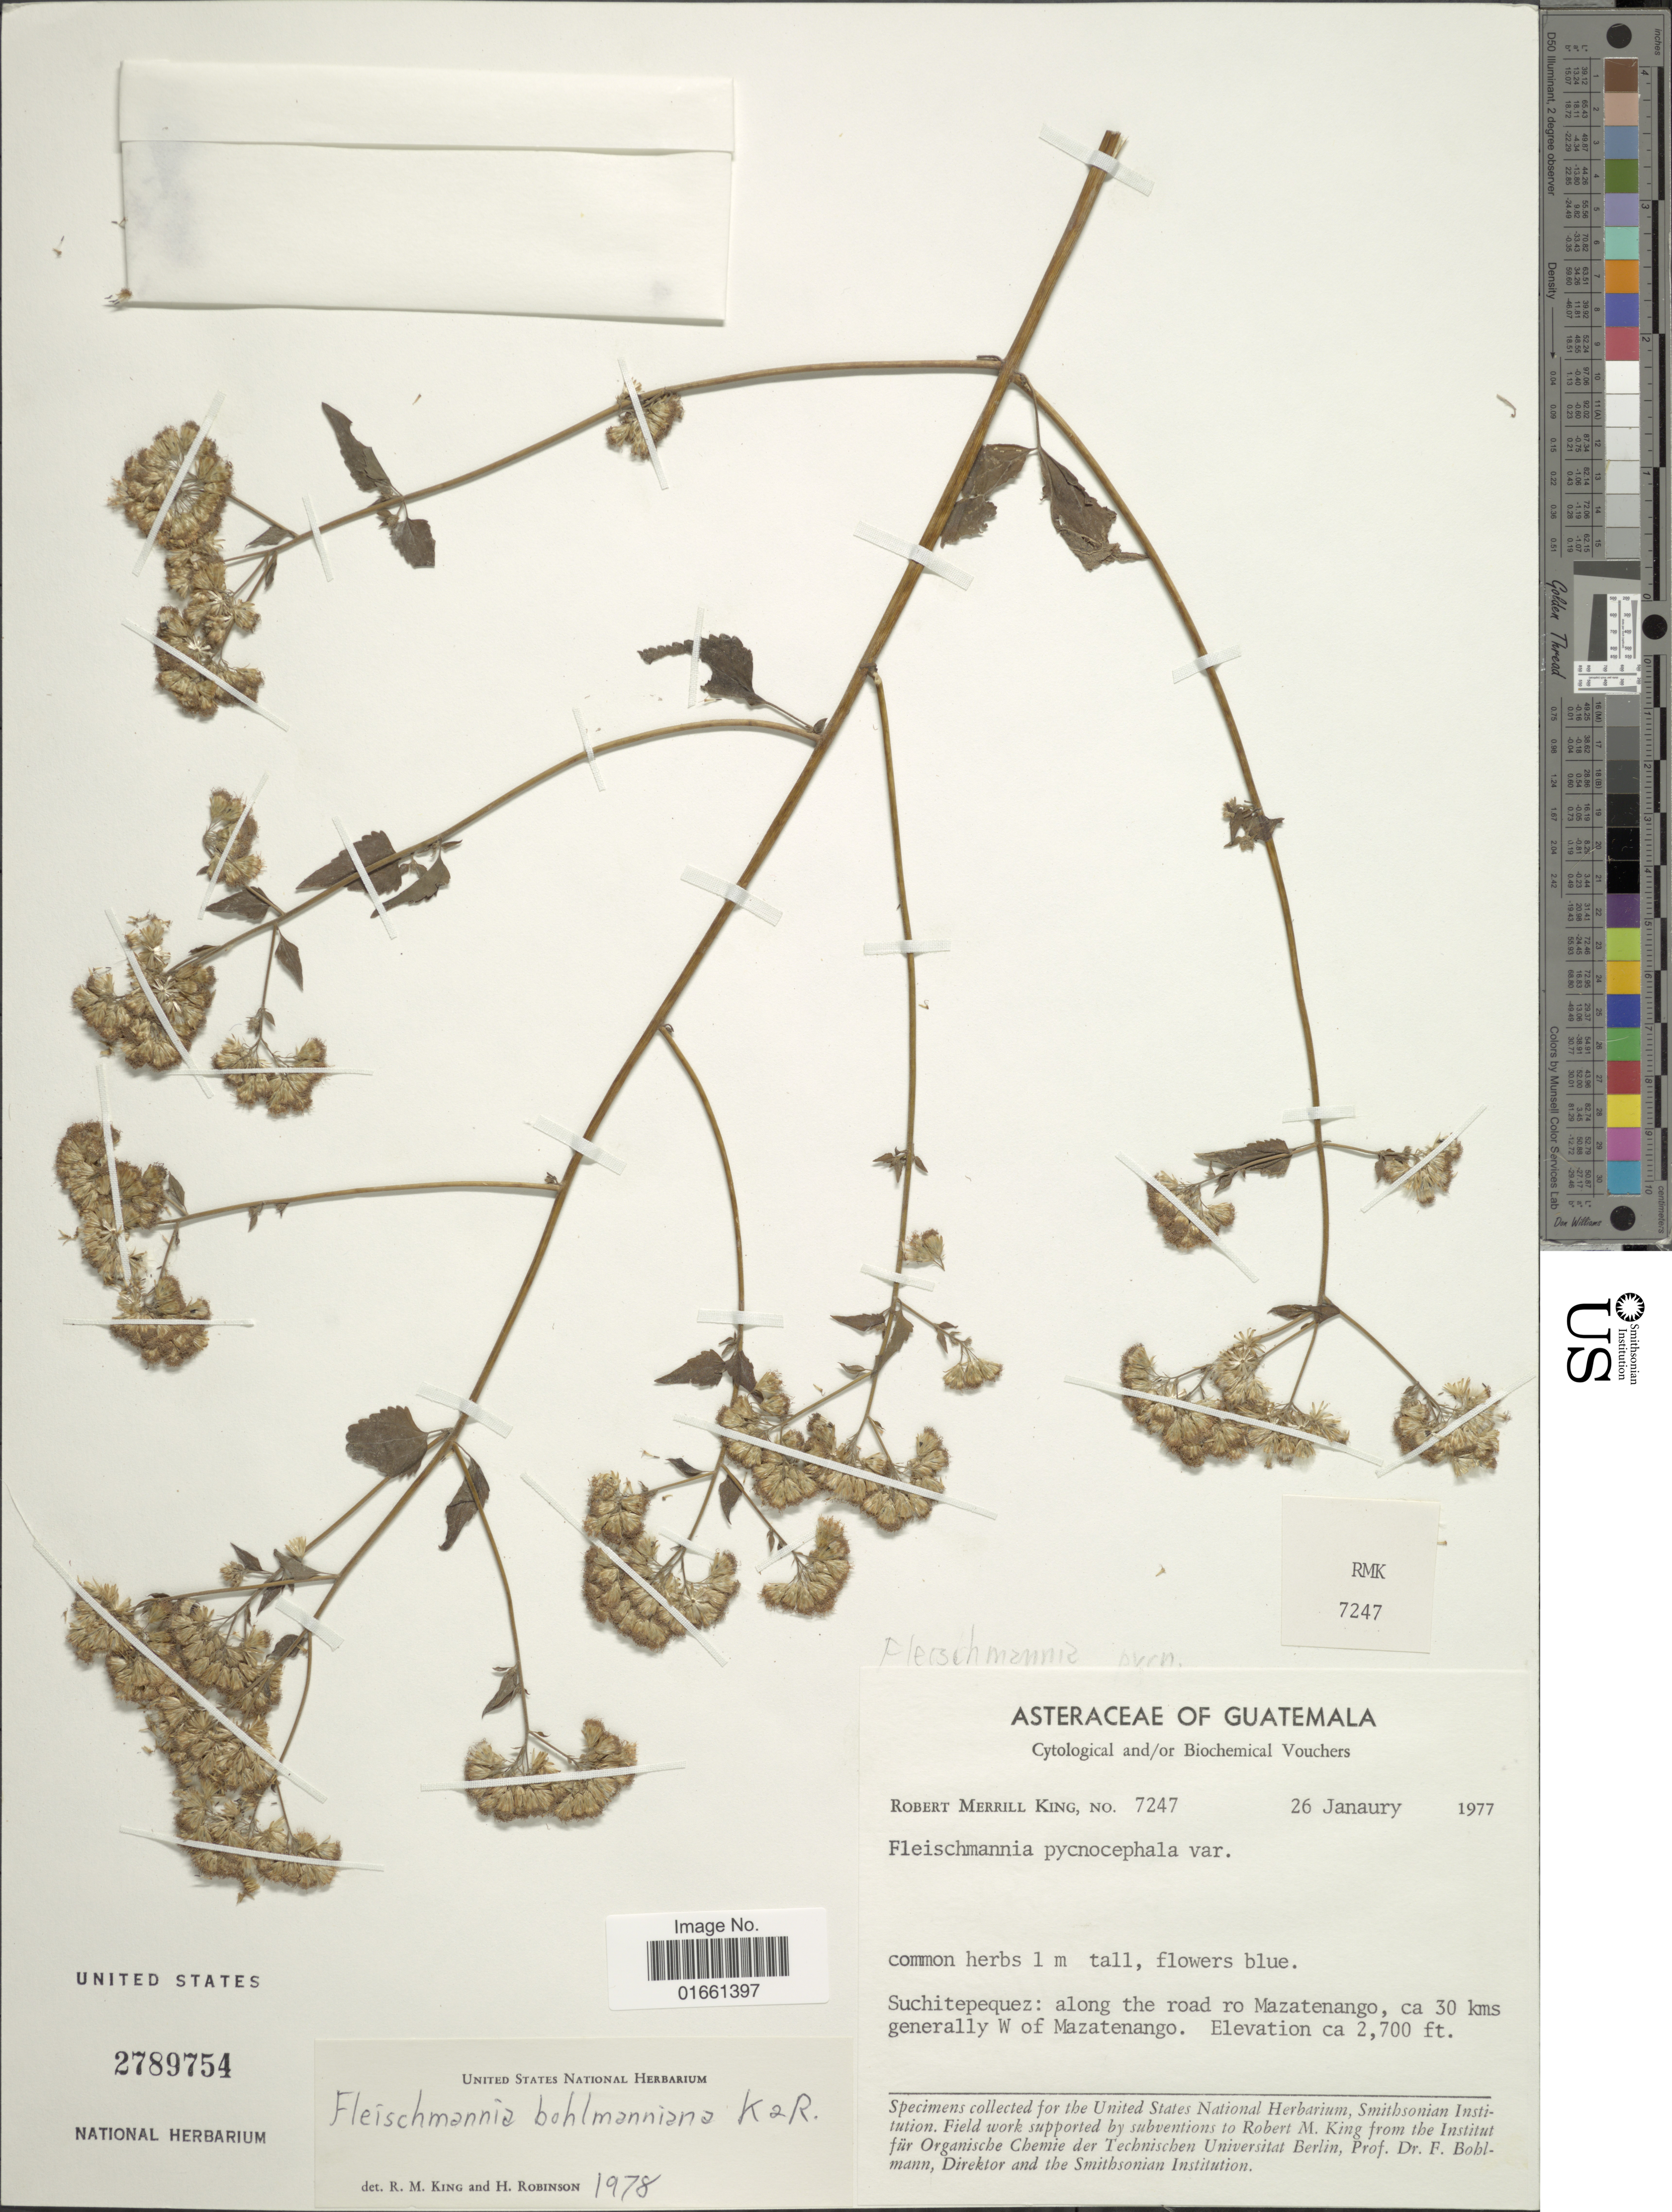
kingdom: Plantae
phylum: Tracheophyta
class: Magnoliopsida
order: Asterales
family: Asteraceae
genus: Fleischmannia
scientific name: Fleischmannia bohlmanniana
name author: R.M. King & H. Rob.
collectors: R. M. King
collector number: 7247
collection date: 1977-01-26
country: Guatemala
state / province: Suchitepéquez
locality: Along the road ro Mazatenango, ca 30 kms generally W of Mazetenango.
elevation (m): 823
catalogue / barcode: US 2789754